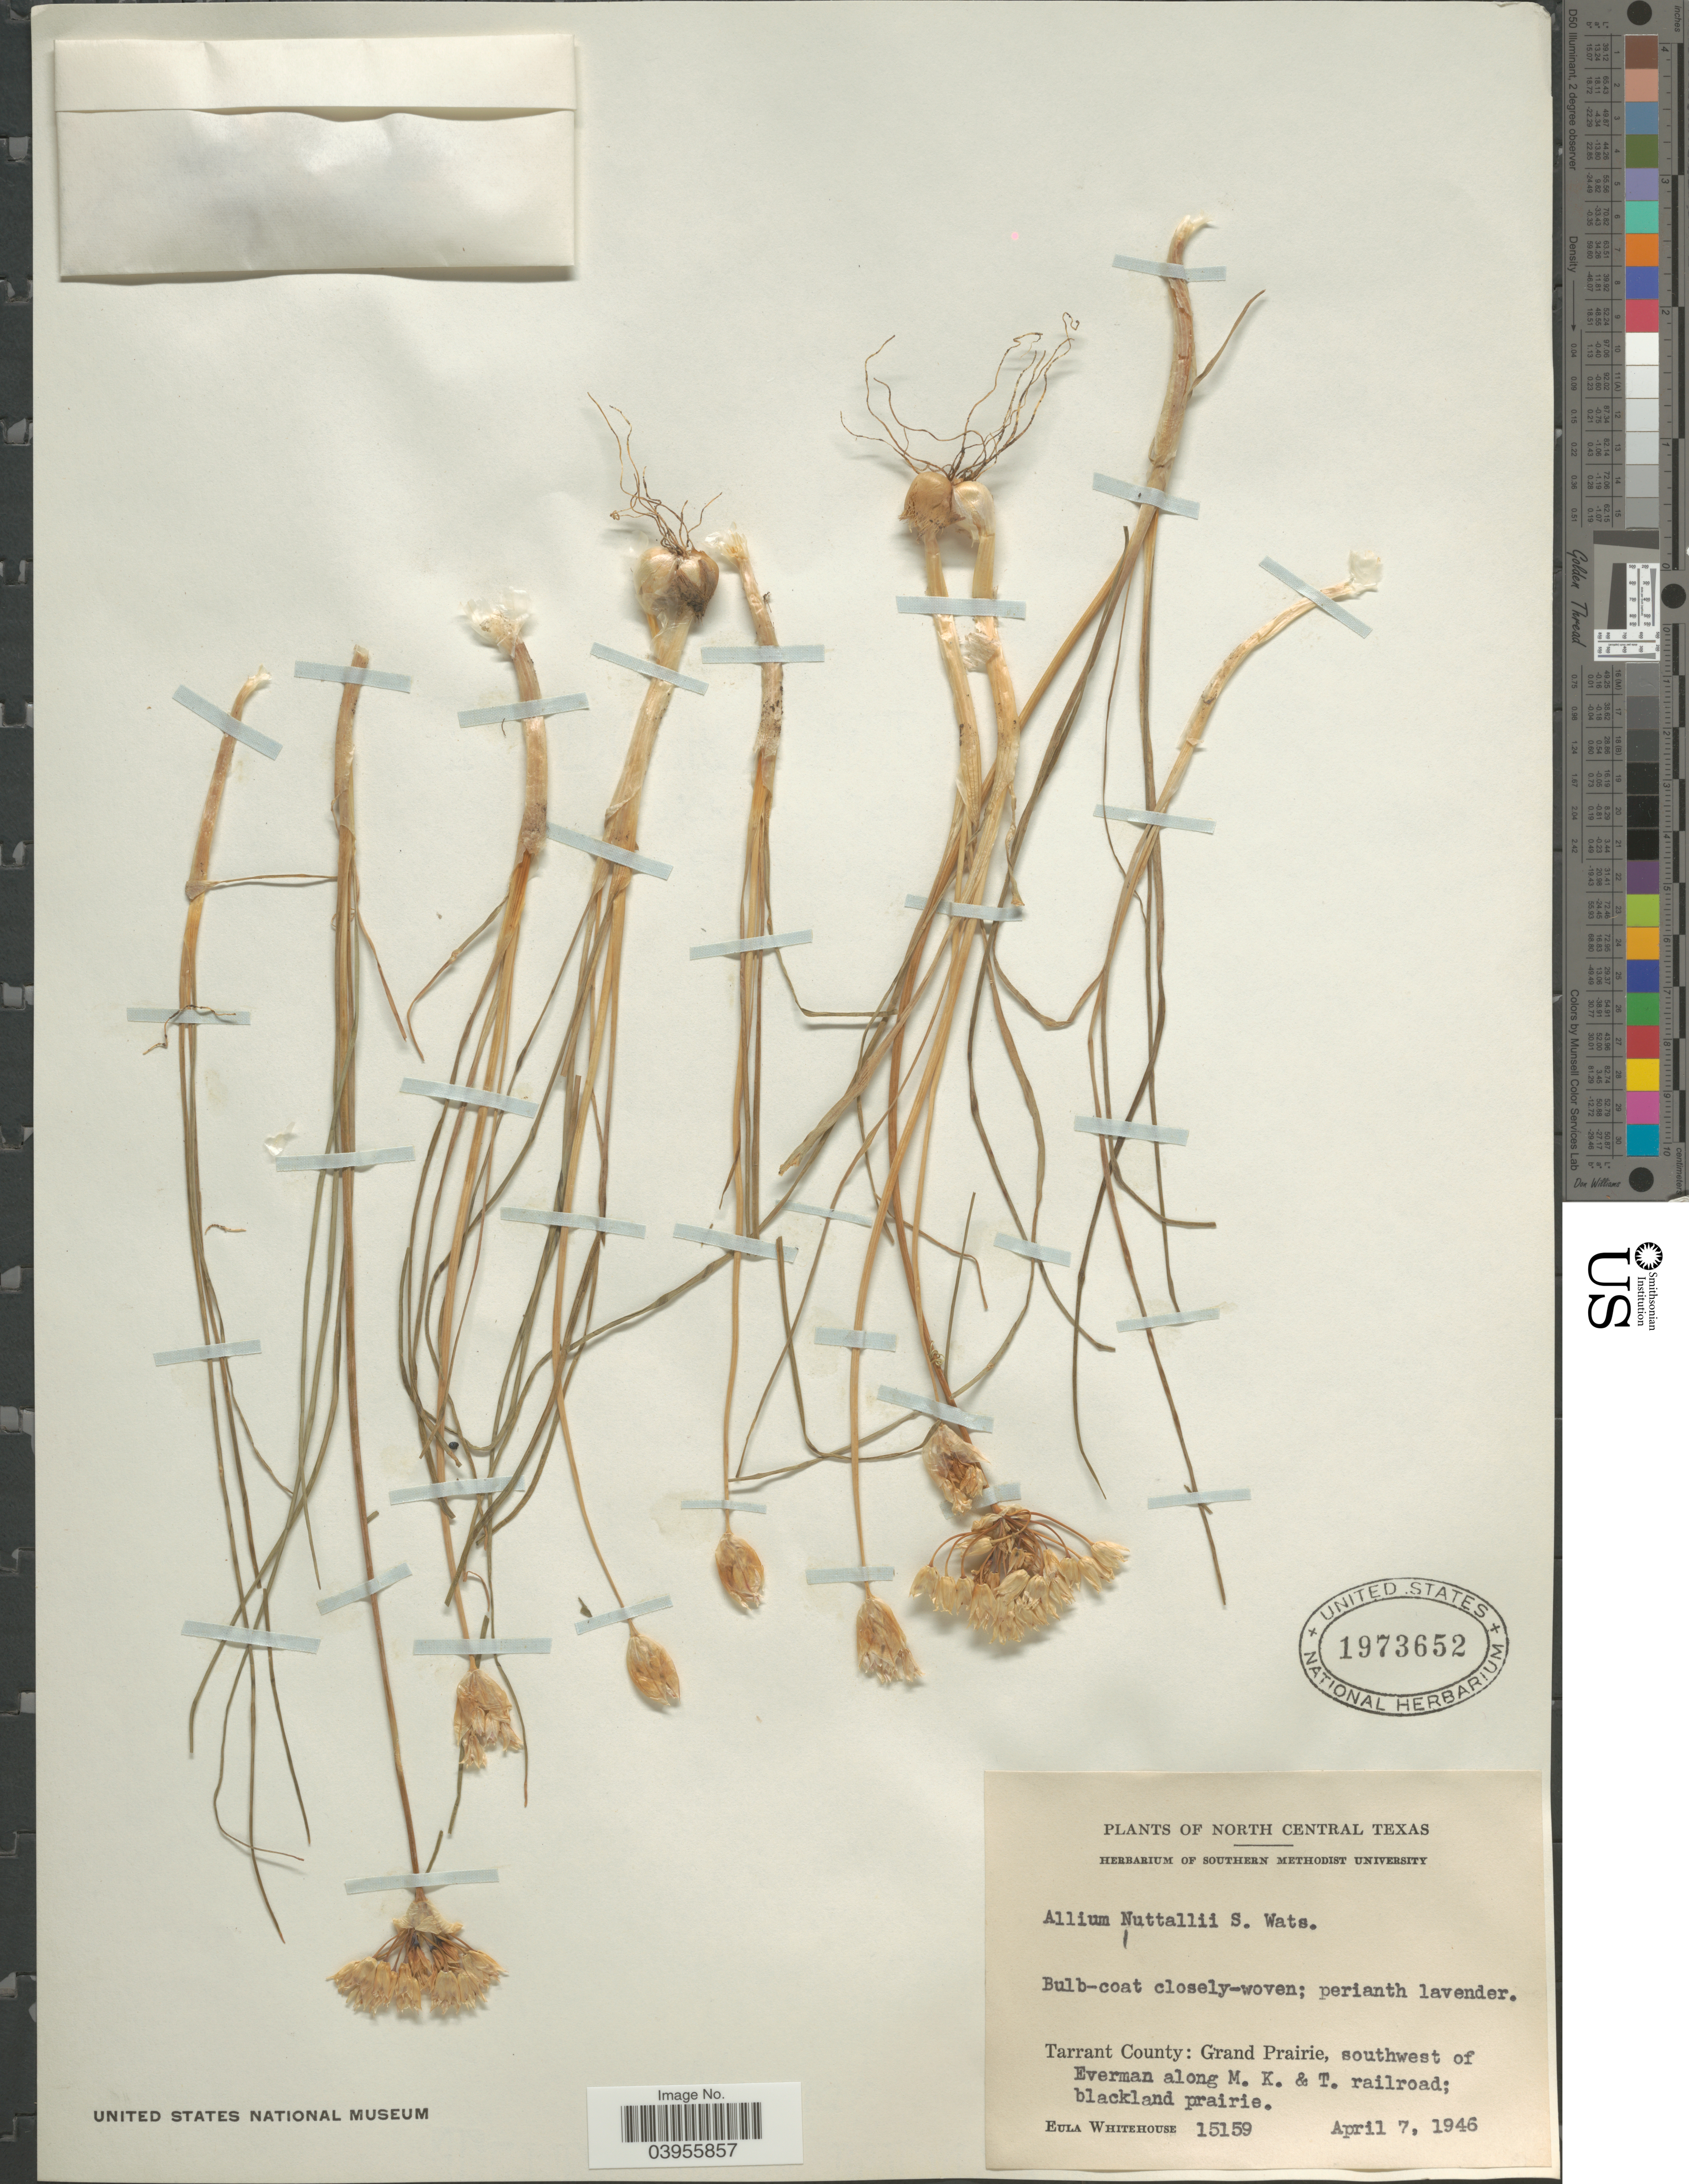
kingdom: Plantae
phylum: Tracheophyta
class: Liliopsida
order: Asparagales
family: Amaryllidaceae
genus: Allium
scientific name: Allium drummondii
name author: Regel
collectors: E. Whitehouse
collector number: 15159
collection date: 1946-04-07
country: United States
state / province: Texas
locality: North Central Texas. Tarrant County: Grand Prairie, soutwest of Everman along M. K. & T. railroad; blackland prairie.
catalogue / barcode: US 1973652